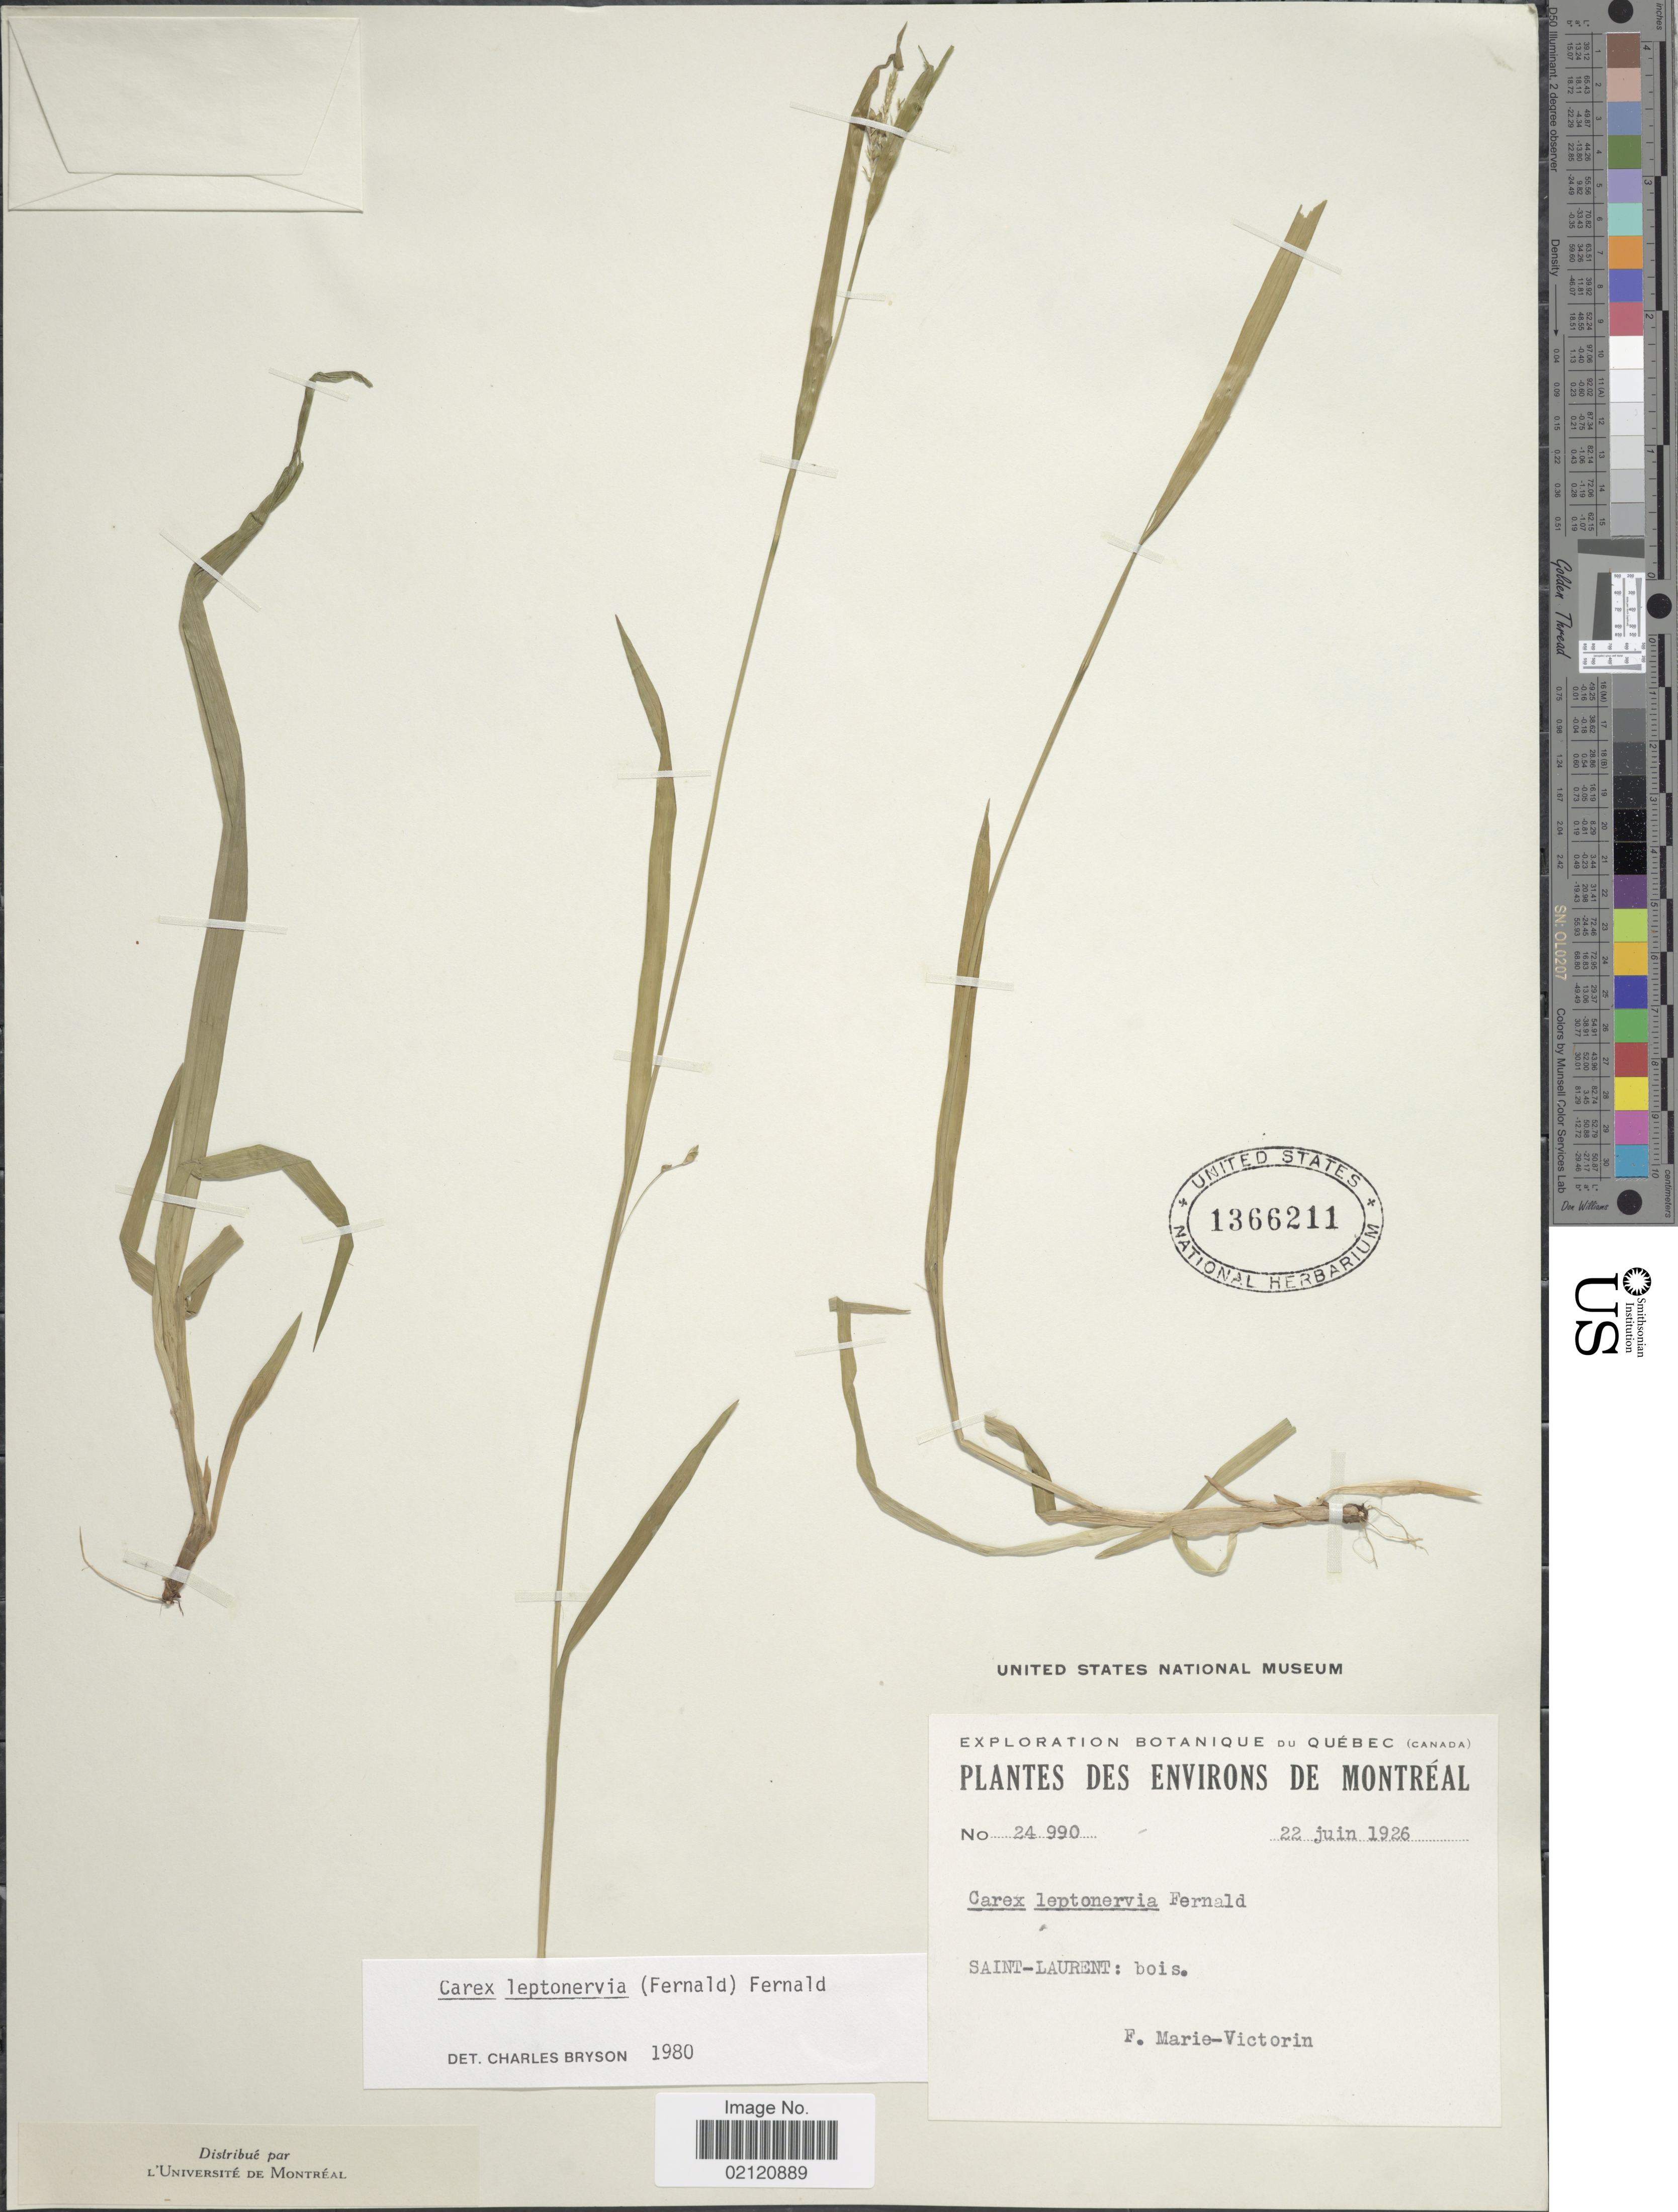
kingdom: Plantae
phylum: Tracheophyta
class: Liliopsida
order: Poales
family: Cyperaceae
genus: Carex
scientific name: Carex leptonervia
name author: (Fernald) Fernald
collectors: F. Marie-Victorin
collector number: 24990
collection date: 1926-06-22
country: Canada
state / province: Quebec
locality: Des Environs de Montreal, Saint-Laurent: bois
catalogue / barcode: US 1366211